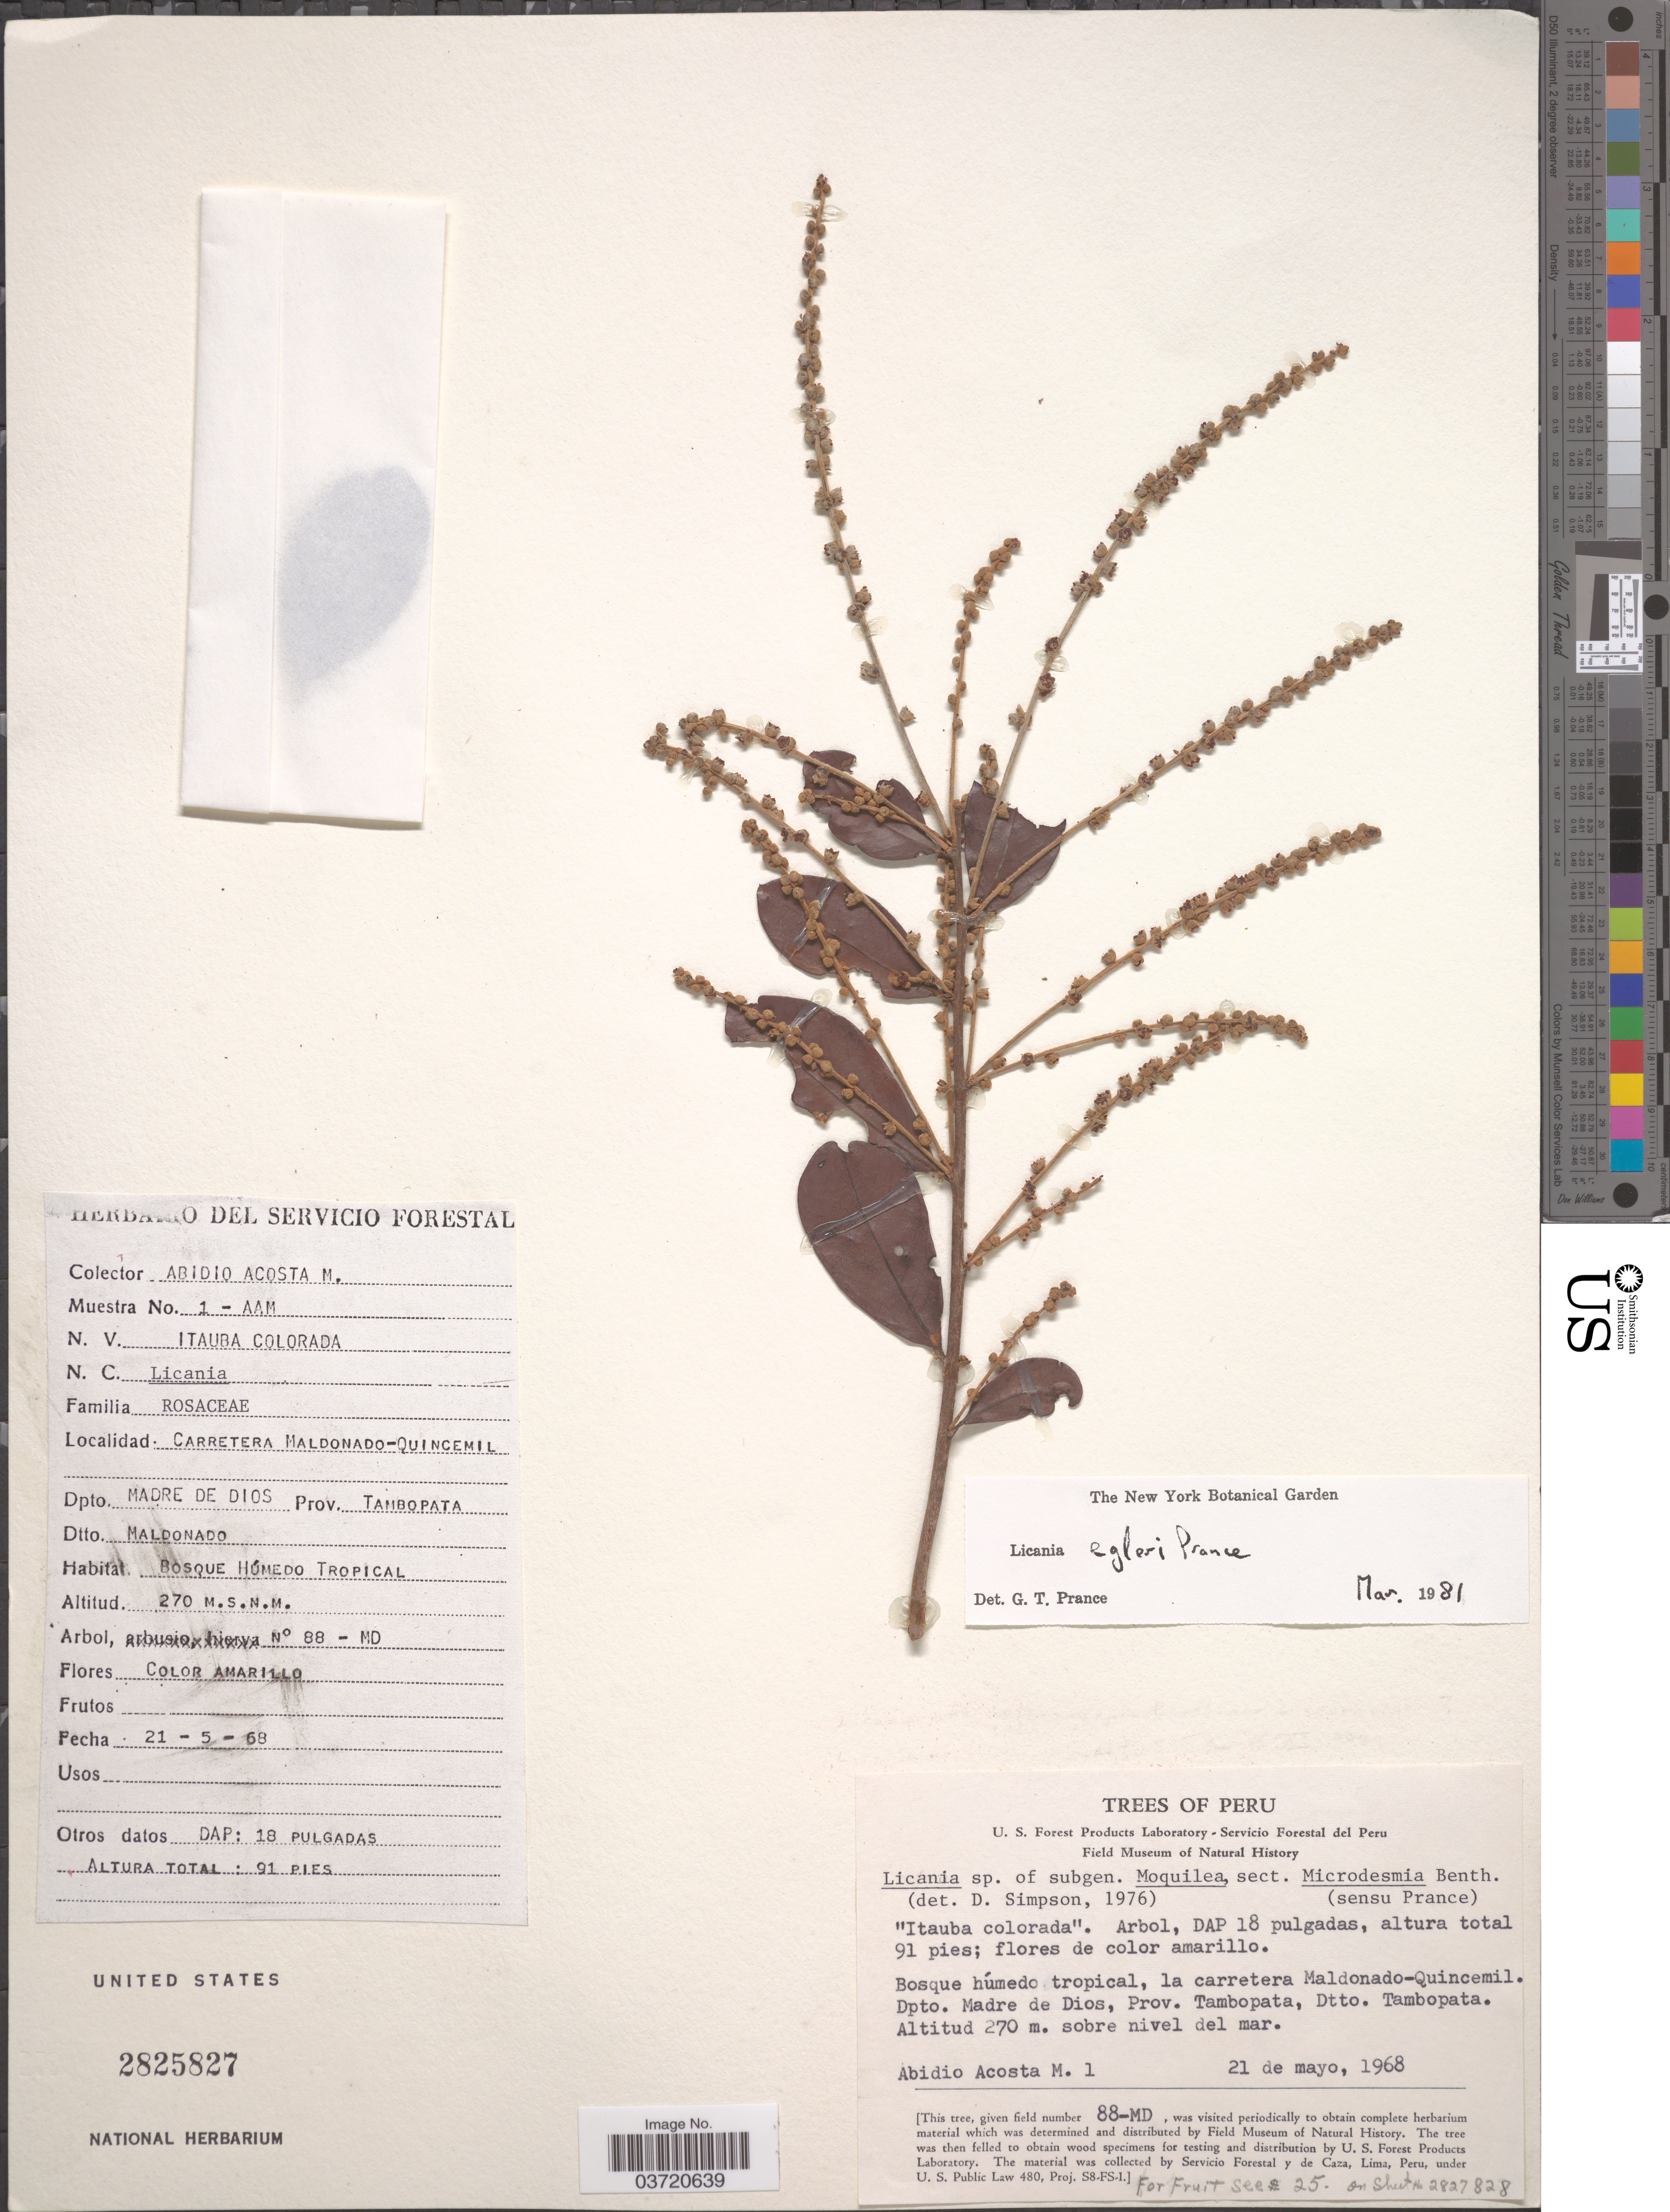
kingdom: Plantae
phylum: Tracheophyta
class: Magnoliopsida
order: Malpighiales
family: Chrysobalanaceae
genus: Moquilea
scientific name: Moquilea egleri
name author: (Prance) Sothers & Prance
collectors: A. Acosta M.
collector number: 1-AAM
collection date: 1968-05-21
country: Peru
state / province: Madre de Dios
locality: Carretera Maldonado-Quincemil. Dpto. Madre de Dios, Prov. Tambopata, Dtto. Tambopata. Dtto. Maldonado.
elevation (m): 270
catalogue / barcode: US 2825827